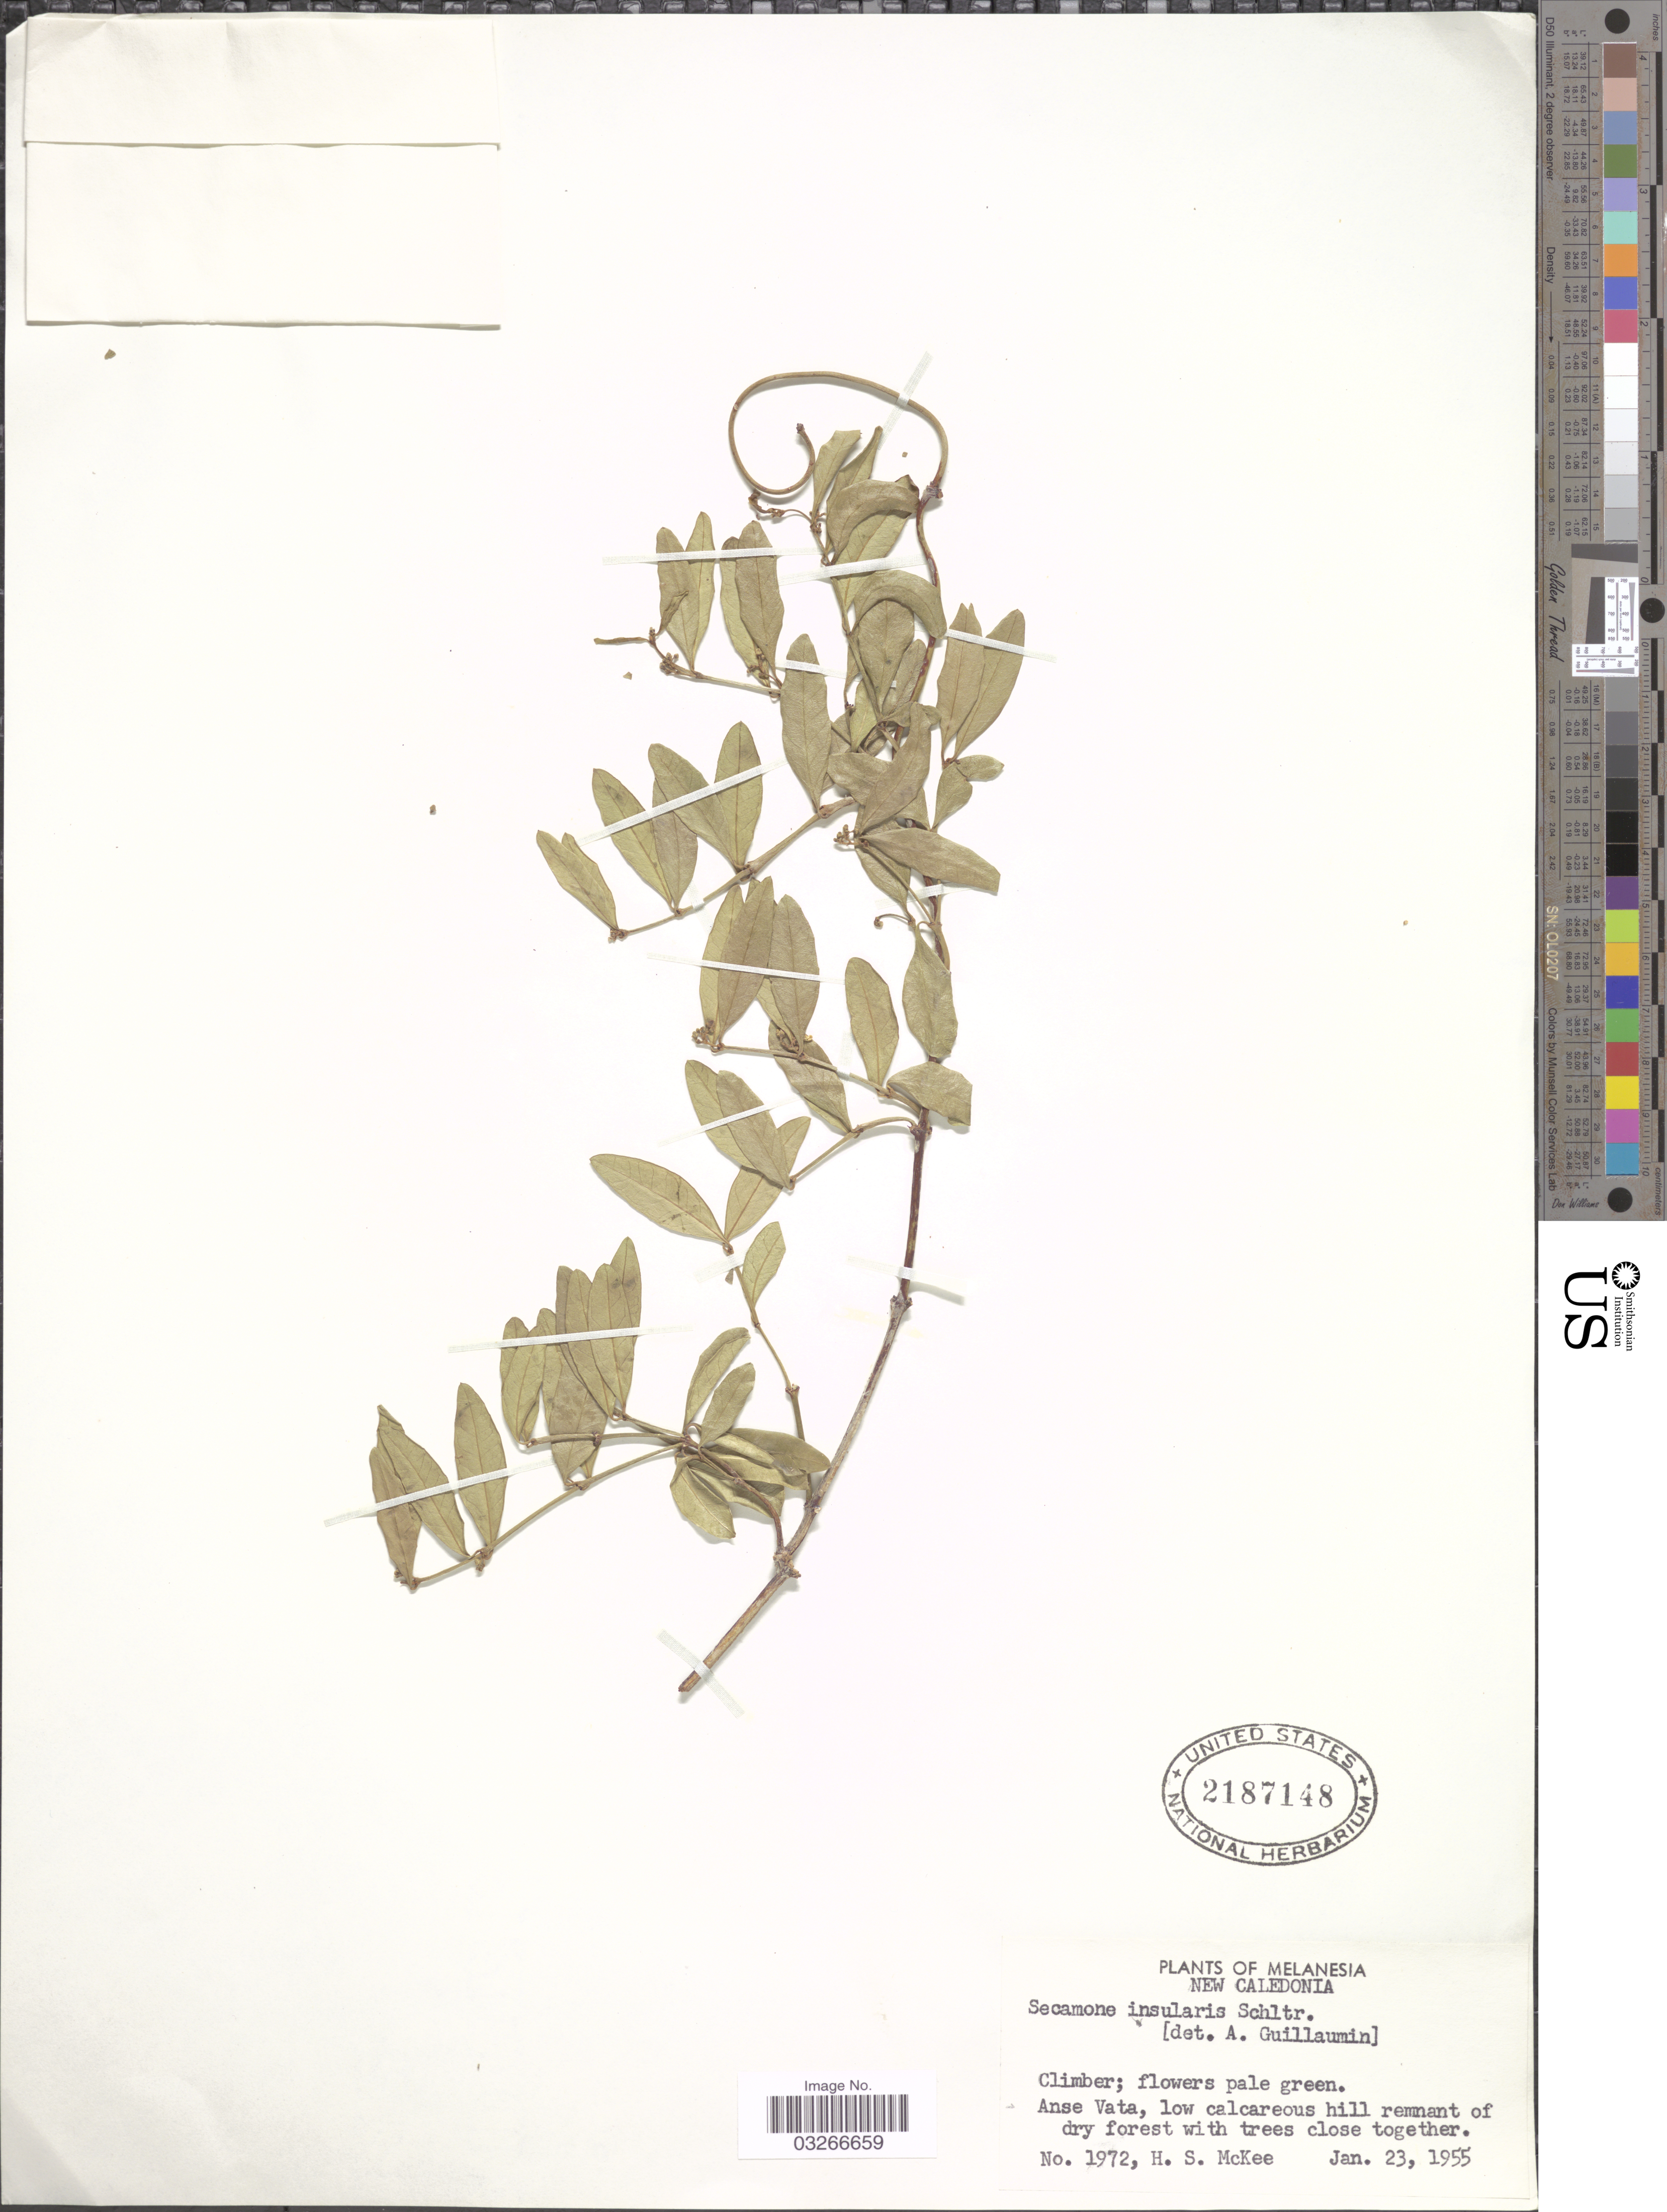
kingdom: Plantae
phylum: Tracheophyta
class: Magnoliopsida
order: Gentianales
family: Apocynaceae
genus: Secamone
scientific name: Secamone insularis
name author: Miq.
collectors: H. S. McKee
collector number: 1972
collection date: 1955-01-23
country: New Caledonia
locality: Melanesia. Anse Vata, low calcareous hill remnant of dry forest with trees close together.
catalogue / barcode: US 2187148